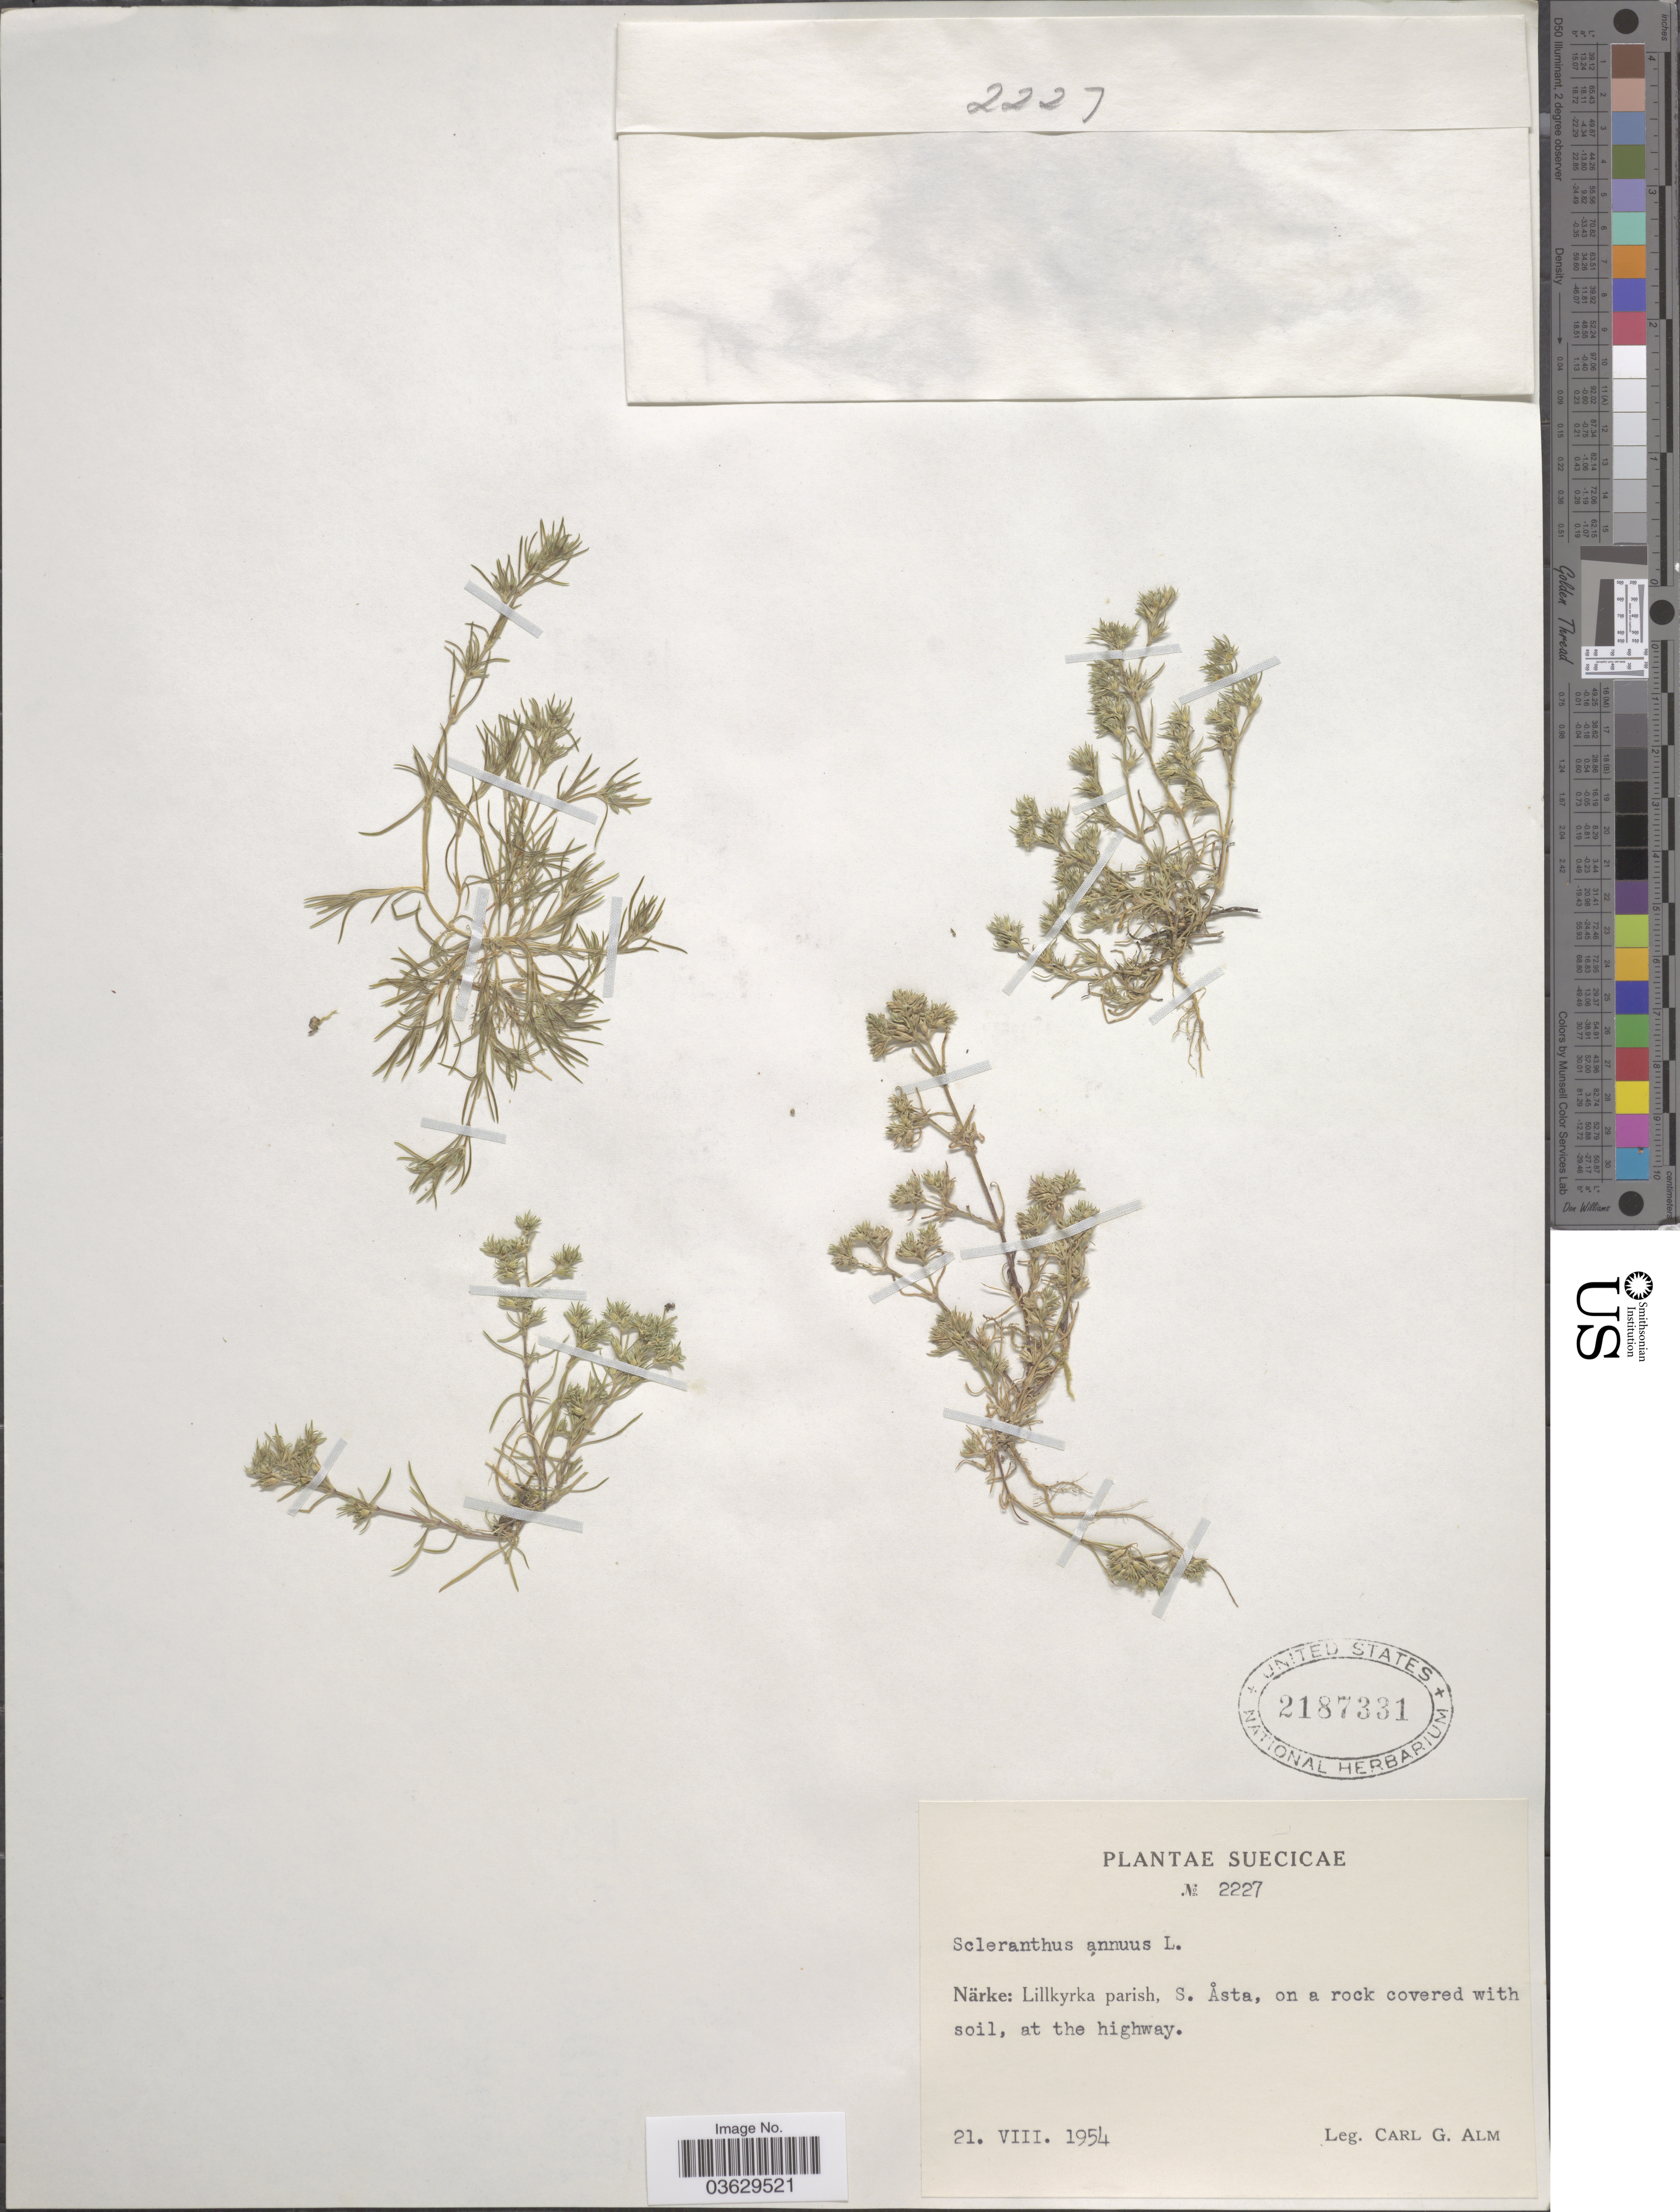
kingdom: Plantae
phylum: Tracheophyta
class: Magnoliopsida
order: Caryophyllales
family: Caryophyllaceae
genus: Scleranthus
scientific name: Scleranthus annuus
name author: L.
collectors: C. G. Alm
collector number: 2227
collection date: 1954-08-21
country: Sweden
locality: Suecicae. Närke: Lillkyrka parish, S. Åsta, at the highway.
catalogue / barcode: US 2187331